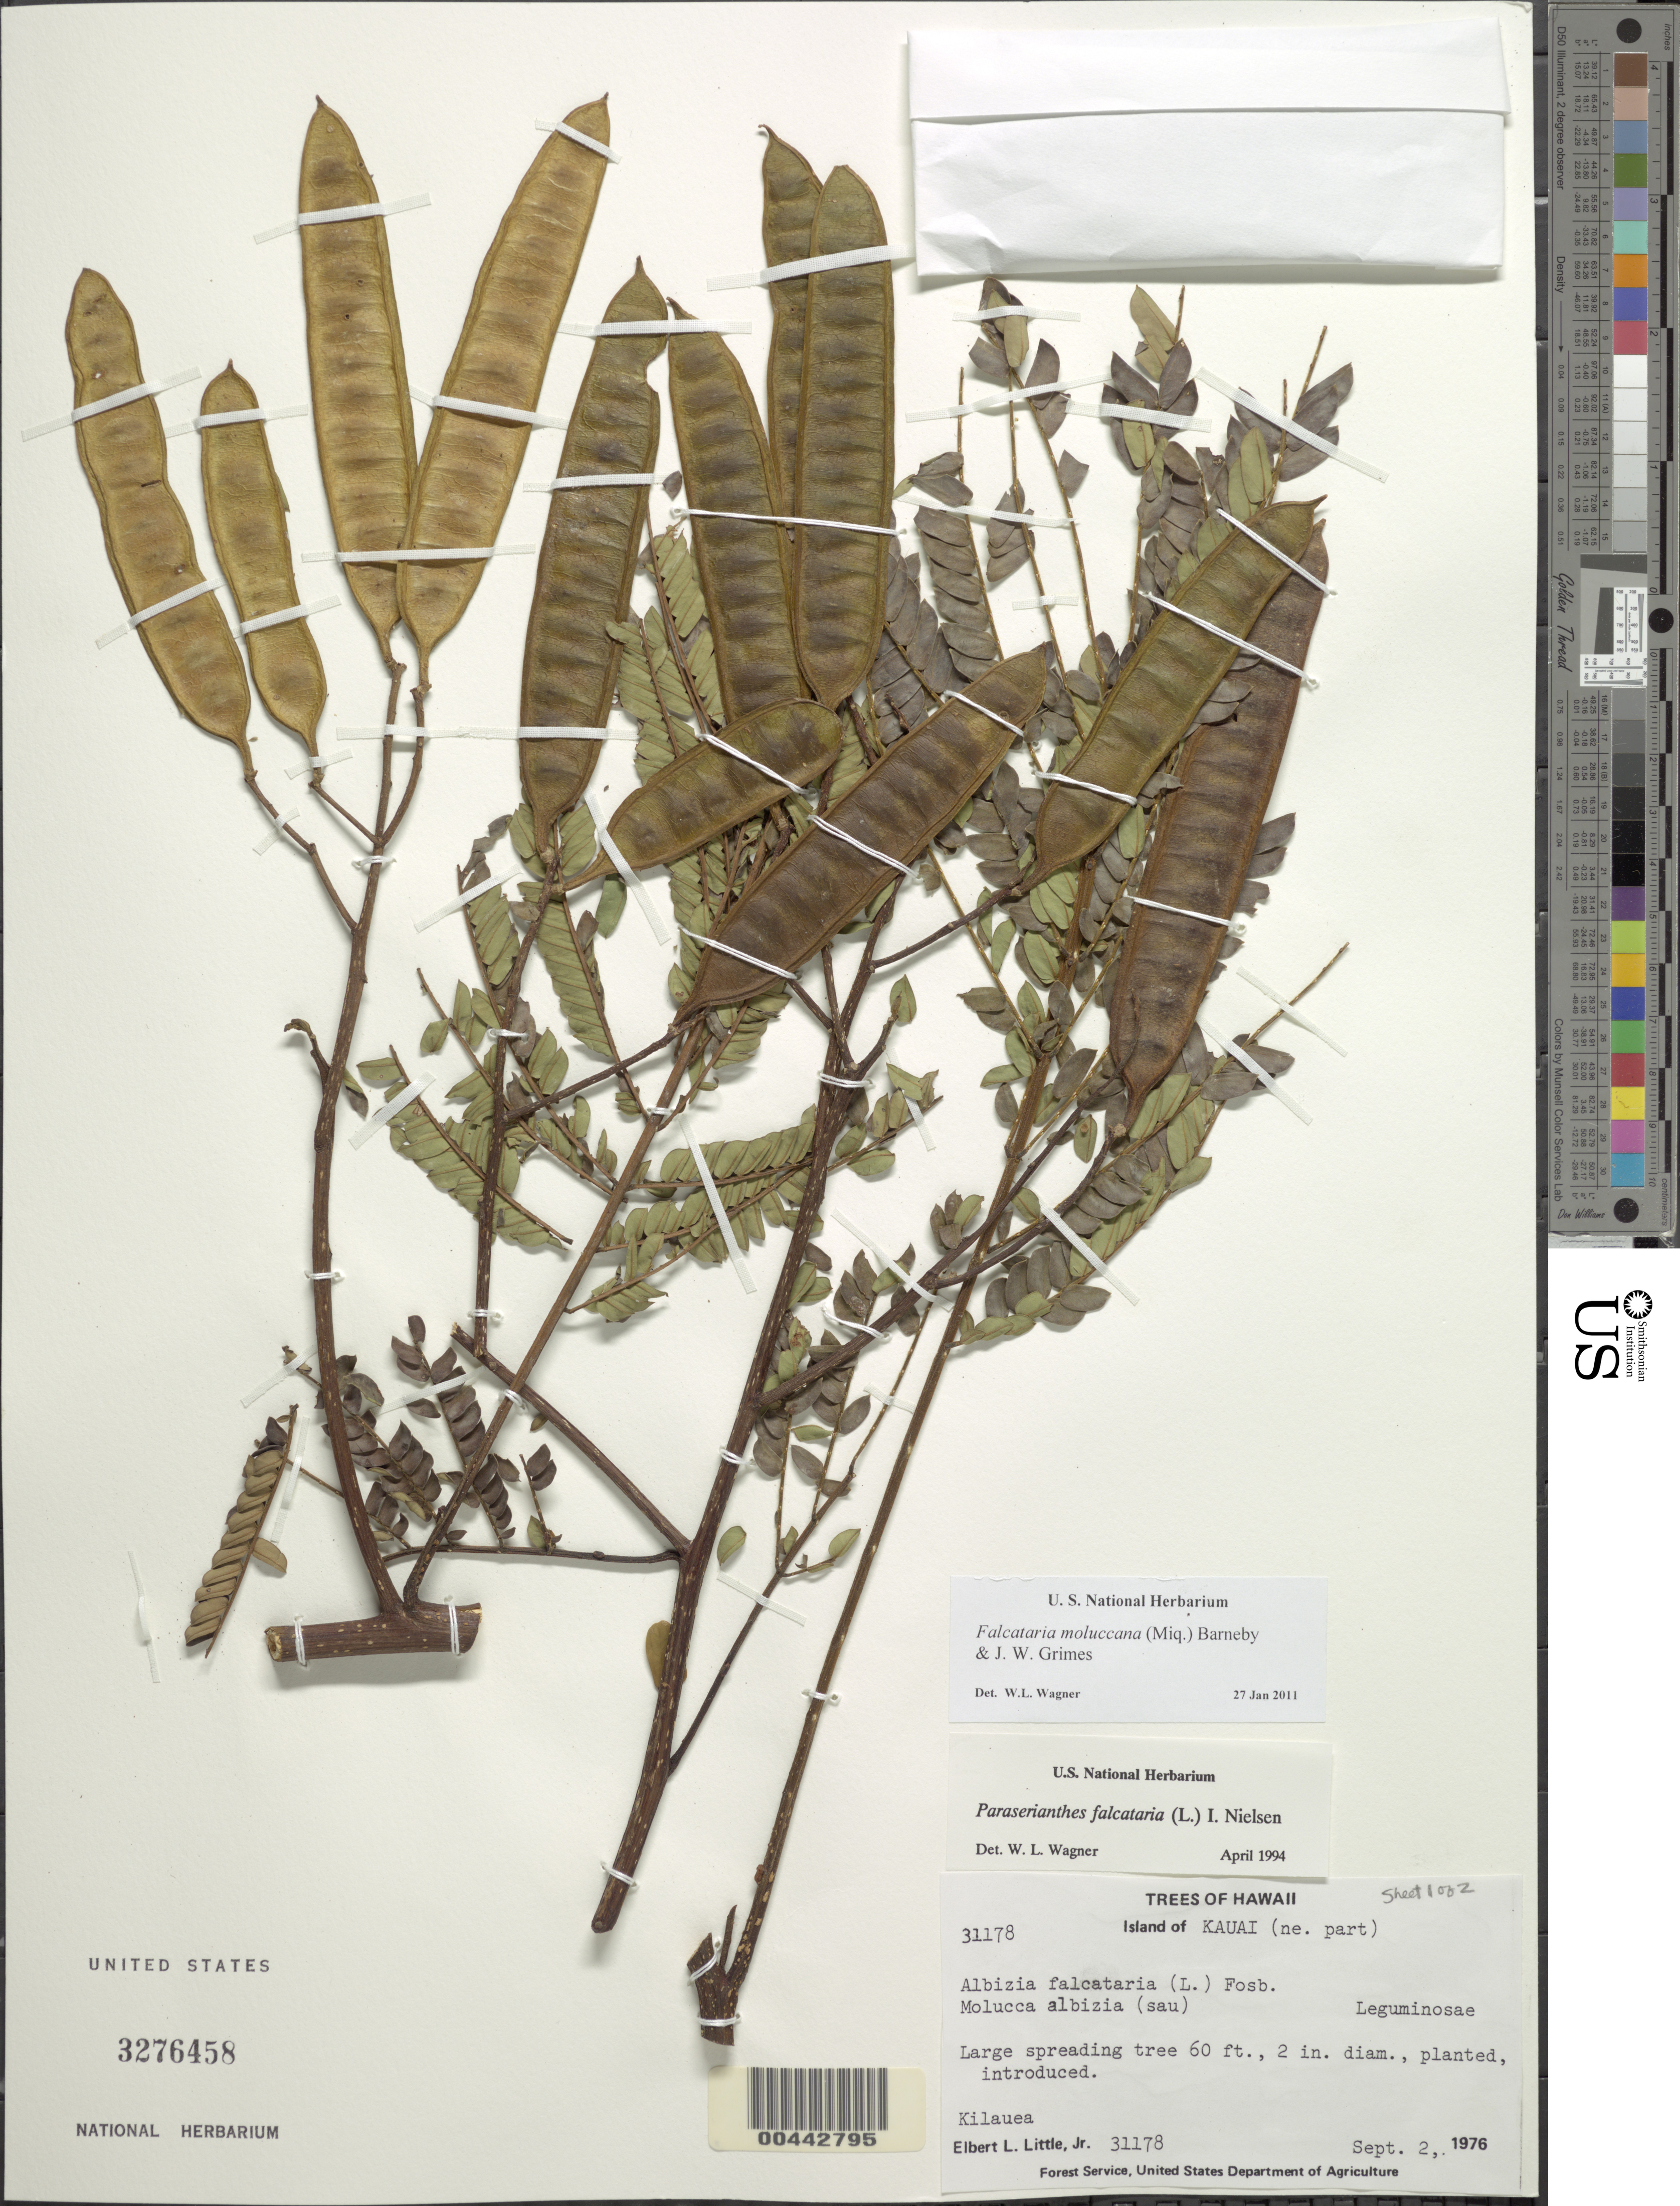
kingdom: Plantae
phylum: Tracheophyta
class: Magnoliopsida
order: Fabales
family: Fabaceae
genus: Falcataria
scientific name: Falcataria moluccana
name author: (Miq.) Barneby & Grimes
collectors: E. L. Little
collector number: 31178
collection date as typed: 2 Sep 1976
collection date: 1976-09-02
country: United States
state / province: Hawaii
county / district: Kauai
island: Kaua'i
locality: Kilauea, northeast part of Kauai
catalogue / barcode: US 3276458